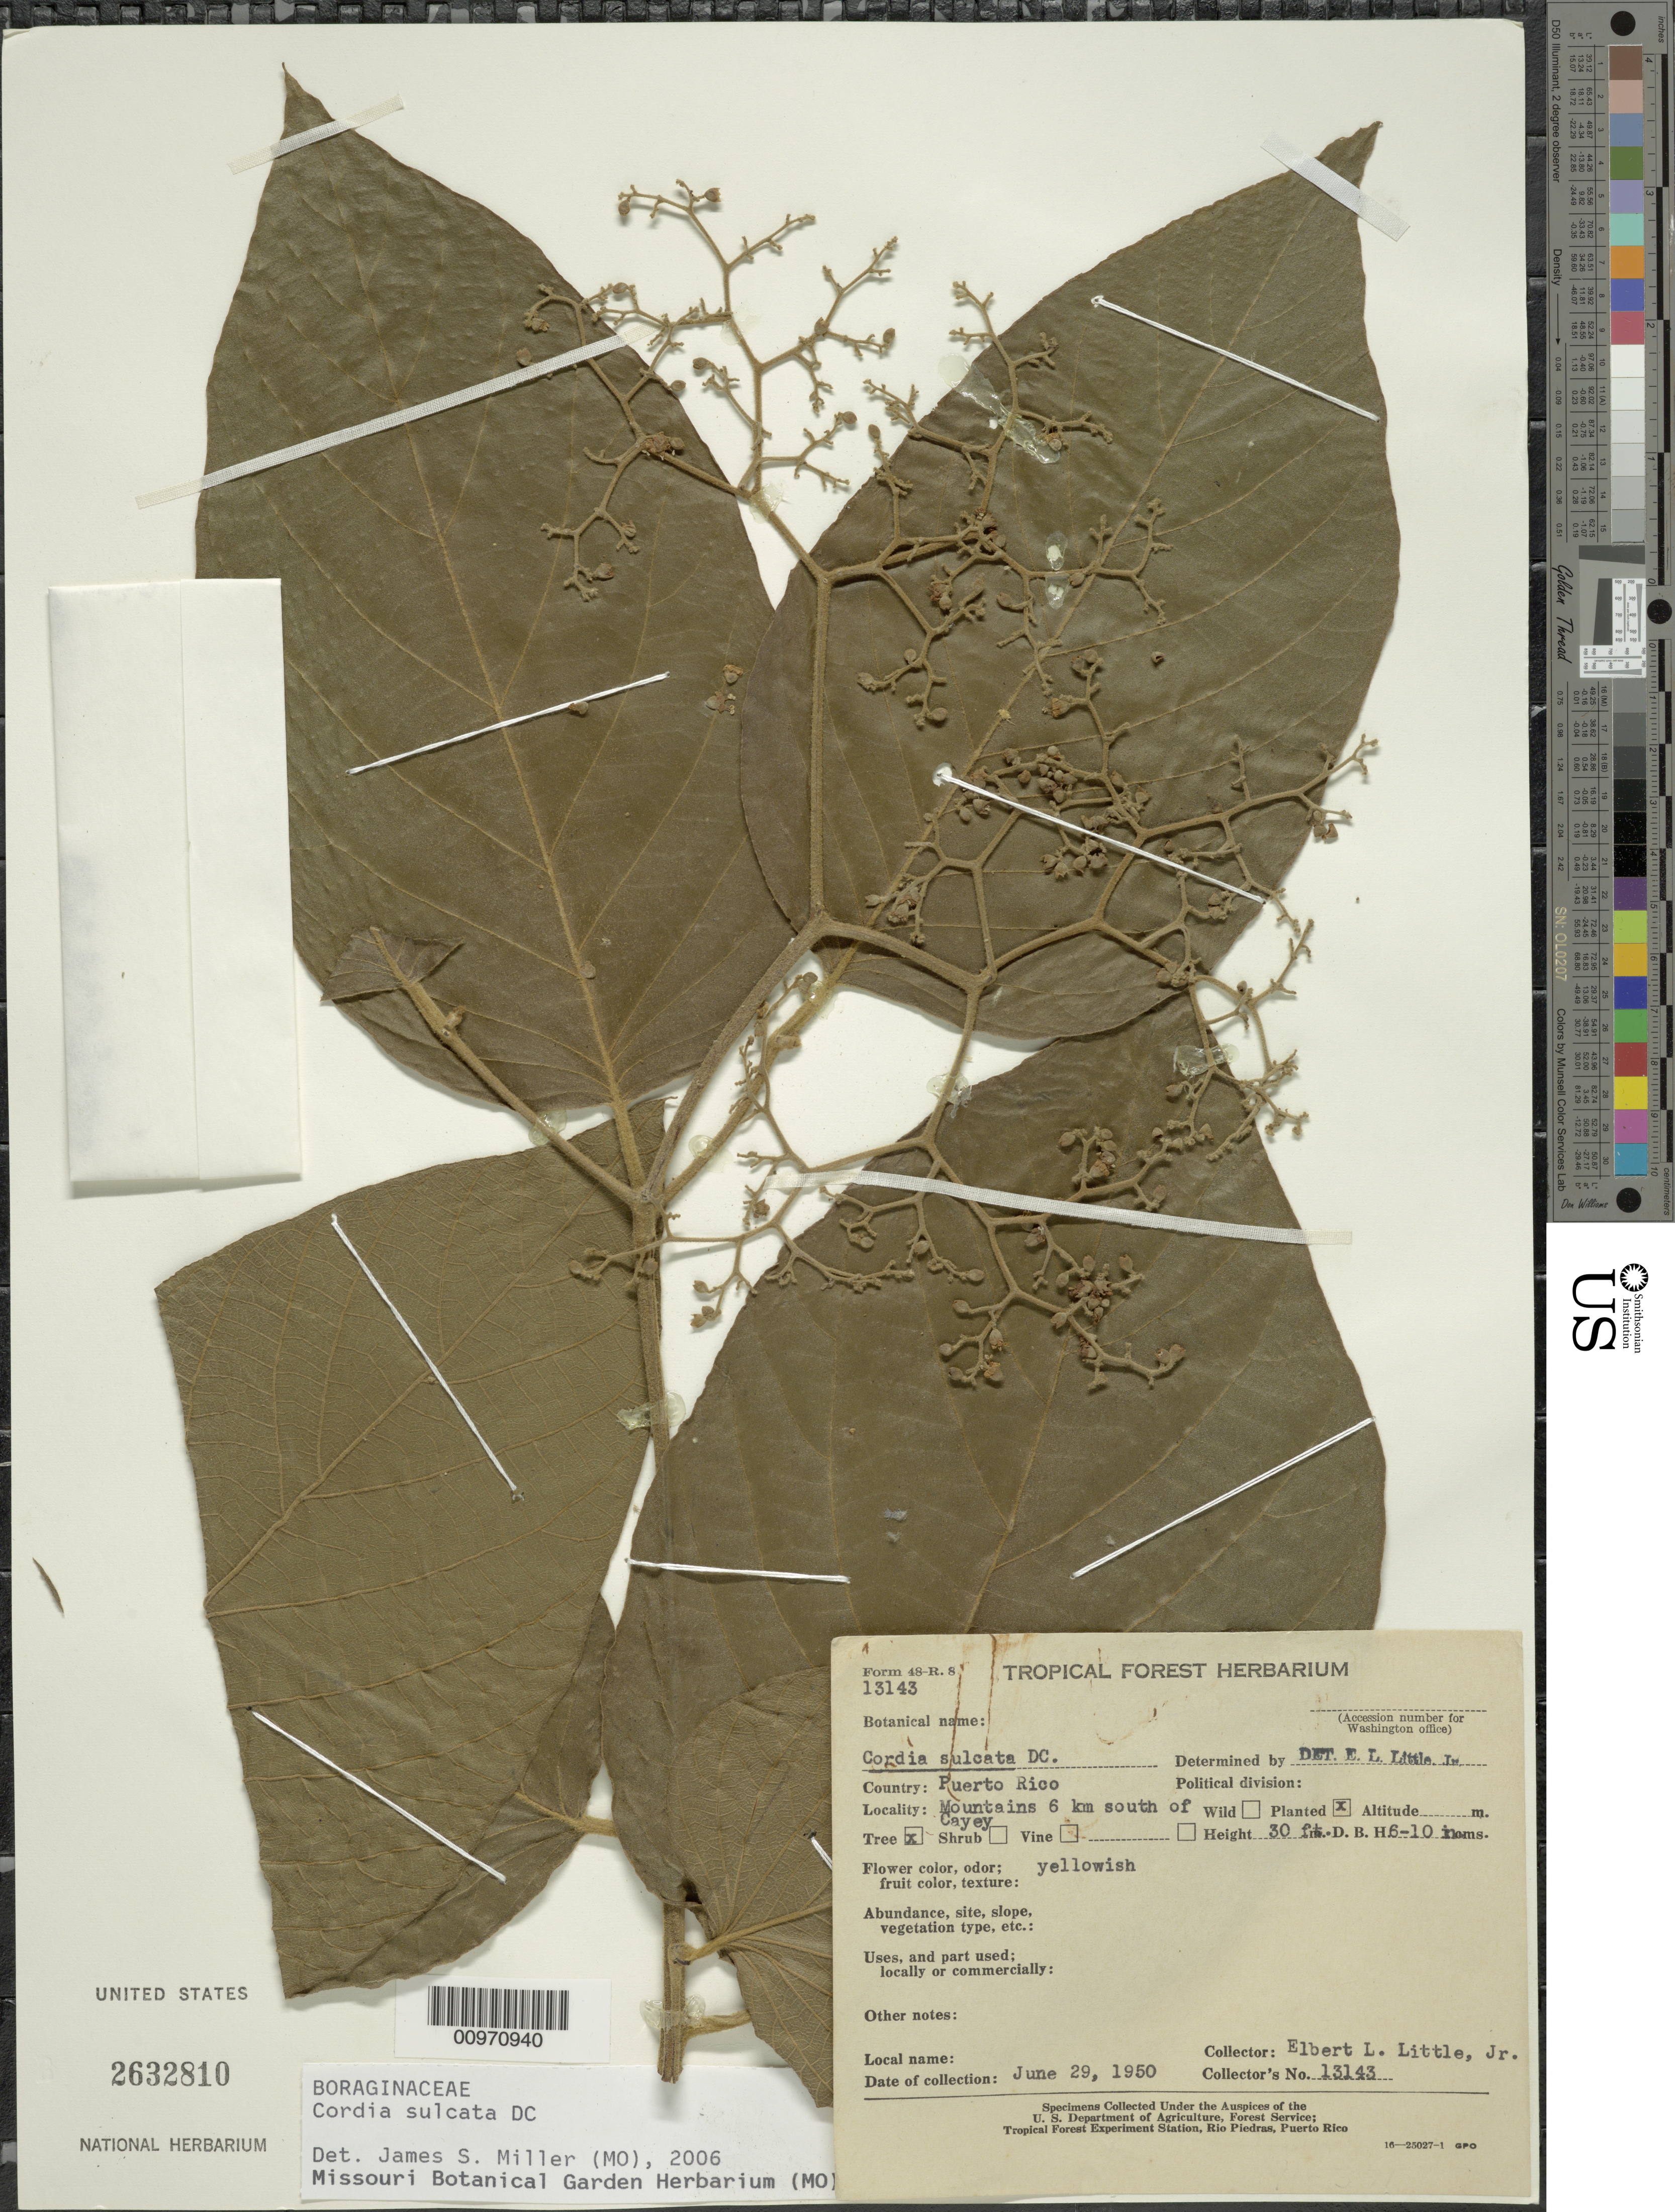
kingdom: Plantae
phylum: Tracheophyta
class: Magnoliopsida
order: Boraginales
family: Cordiaceae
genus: Cordia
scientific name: Cordia sulcata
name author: DC.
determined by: Miller, James S., (MO), Missouri Botanical Garden (UNITED STATES)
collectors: E. L. Little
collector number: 13143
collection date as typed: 29 Jun 1950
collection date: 1950-06-29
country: Puerto Rico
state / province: Cayey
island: Puerto Rico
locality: Cayey, mountains 6 km south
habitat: Mountains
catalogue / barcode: US 2632810